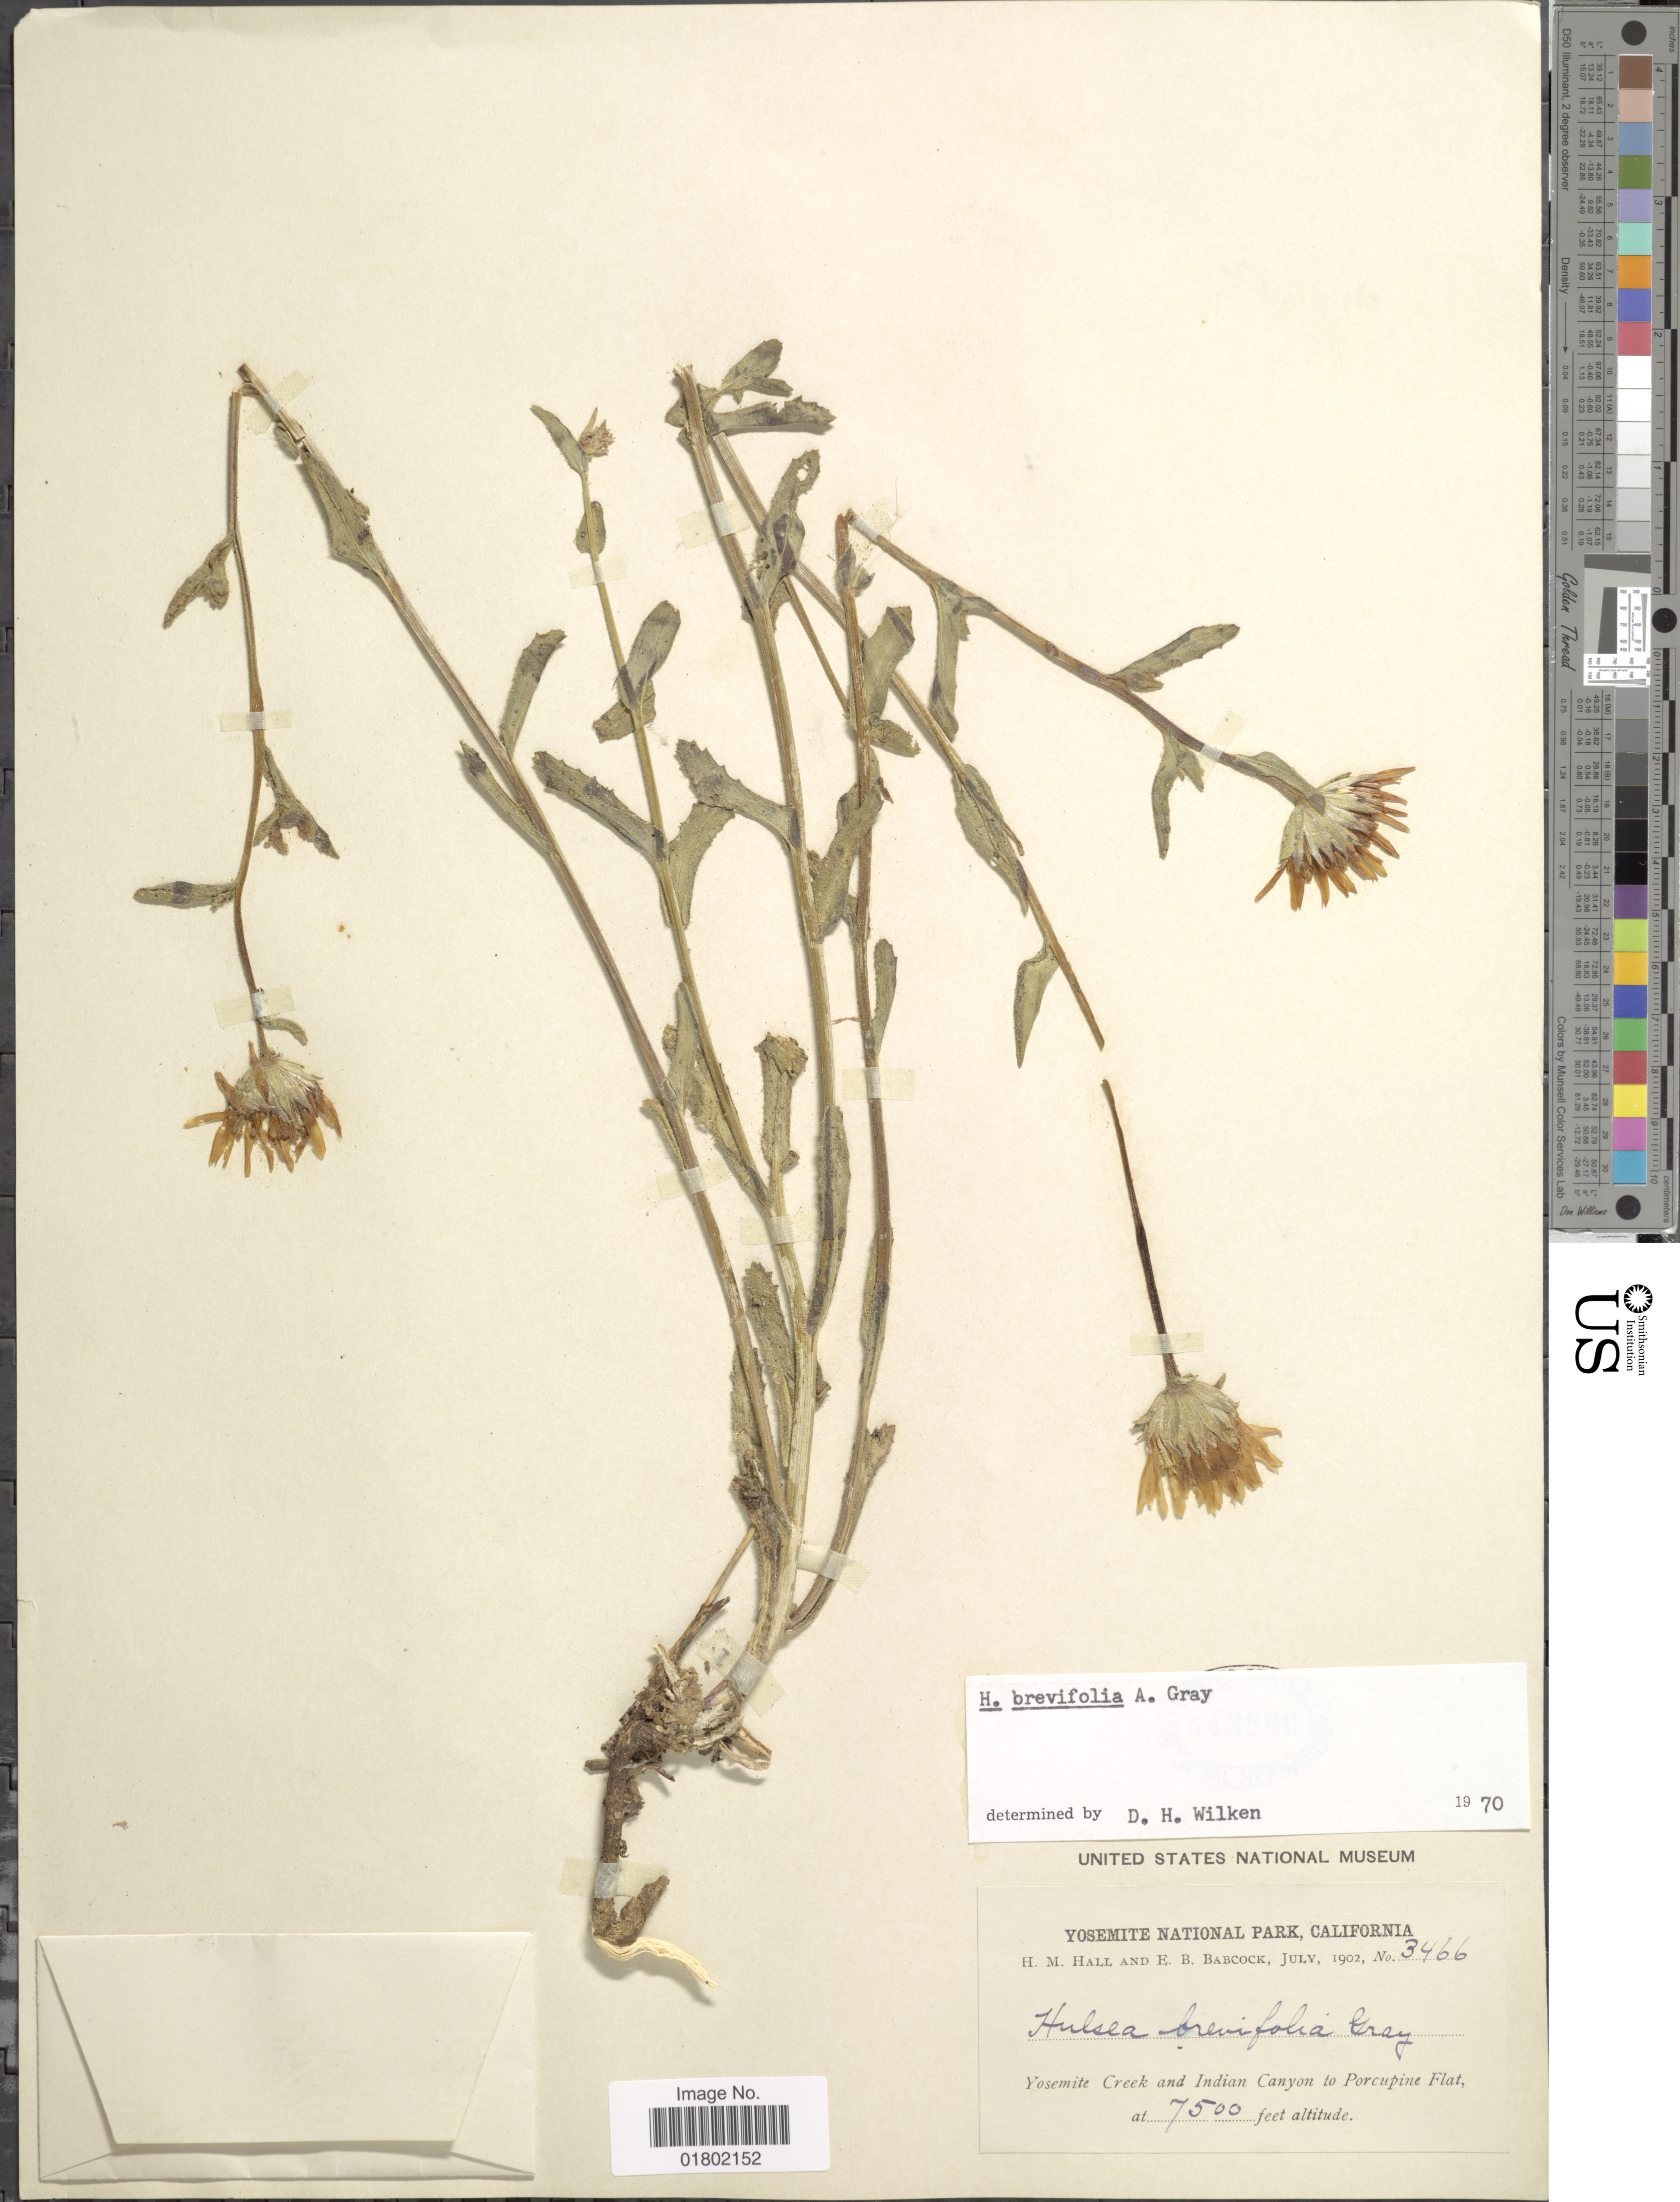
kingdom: Plantae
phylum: Tracheophyta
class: Magnoliopsida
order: Asterales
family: Asteraceae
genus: Hulsea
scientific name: Hulsea brevifolia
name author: A. Gray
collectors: H. M. Hall & E. B. Babcock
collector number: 3466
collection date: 1902-07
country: United States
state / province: California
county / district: Mariposa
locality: Yosemite National Park, Yosemite Creek and Indian Canyon to Porcupine Flat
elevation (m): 2286